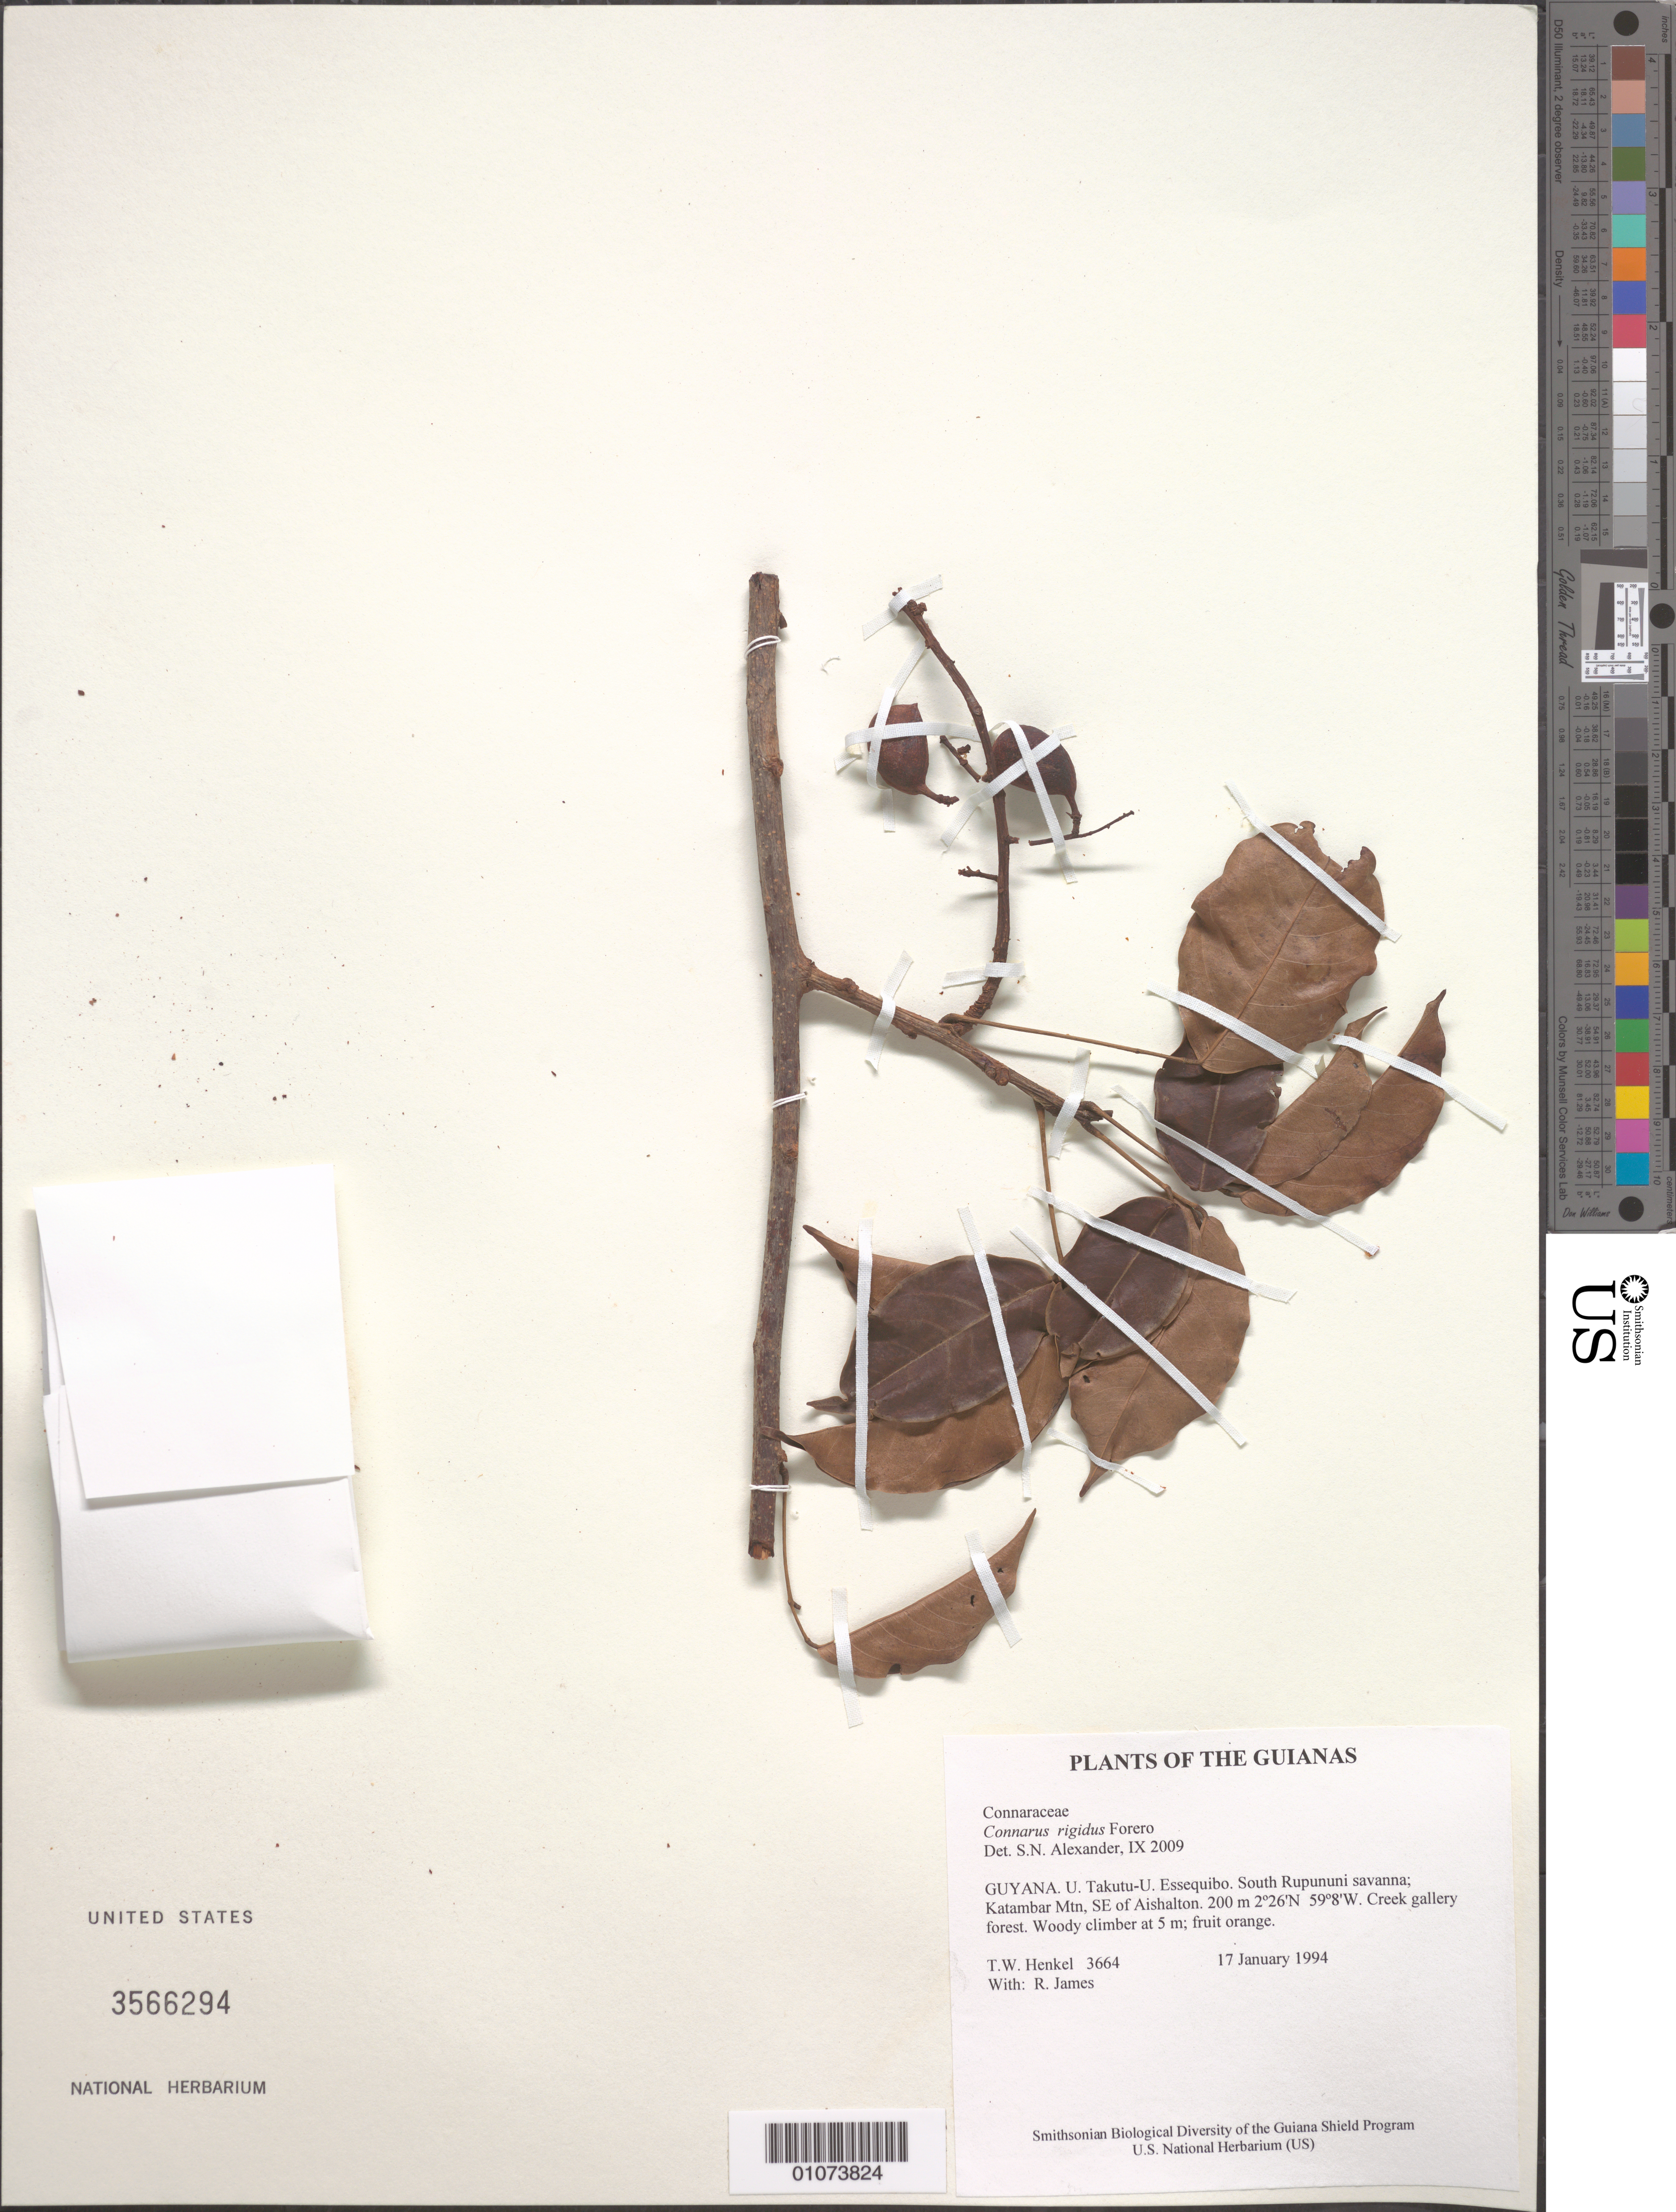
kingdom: Plantae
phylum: Tracheophyta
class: Magnoliopsida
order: Oxalidales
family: Connaraceae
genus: Connarus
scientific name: Connarus rigidus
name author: Forero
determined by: Alexander, S. N.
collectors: T. Henkel & R. James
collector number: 3664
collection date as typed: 17 January 1994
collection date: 1994-01-17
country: Guyana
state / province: U. Takutu-U. Essequibo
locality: South Rupununi savanna; Katambar Mtn, SE of Aishalton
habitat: Creek gallery forest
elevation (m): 200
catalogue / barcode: US 3566294